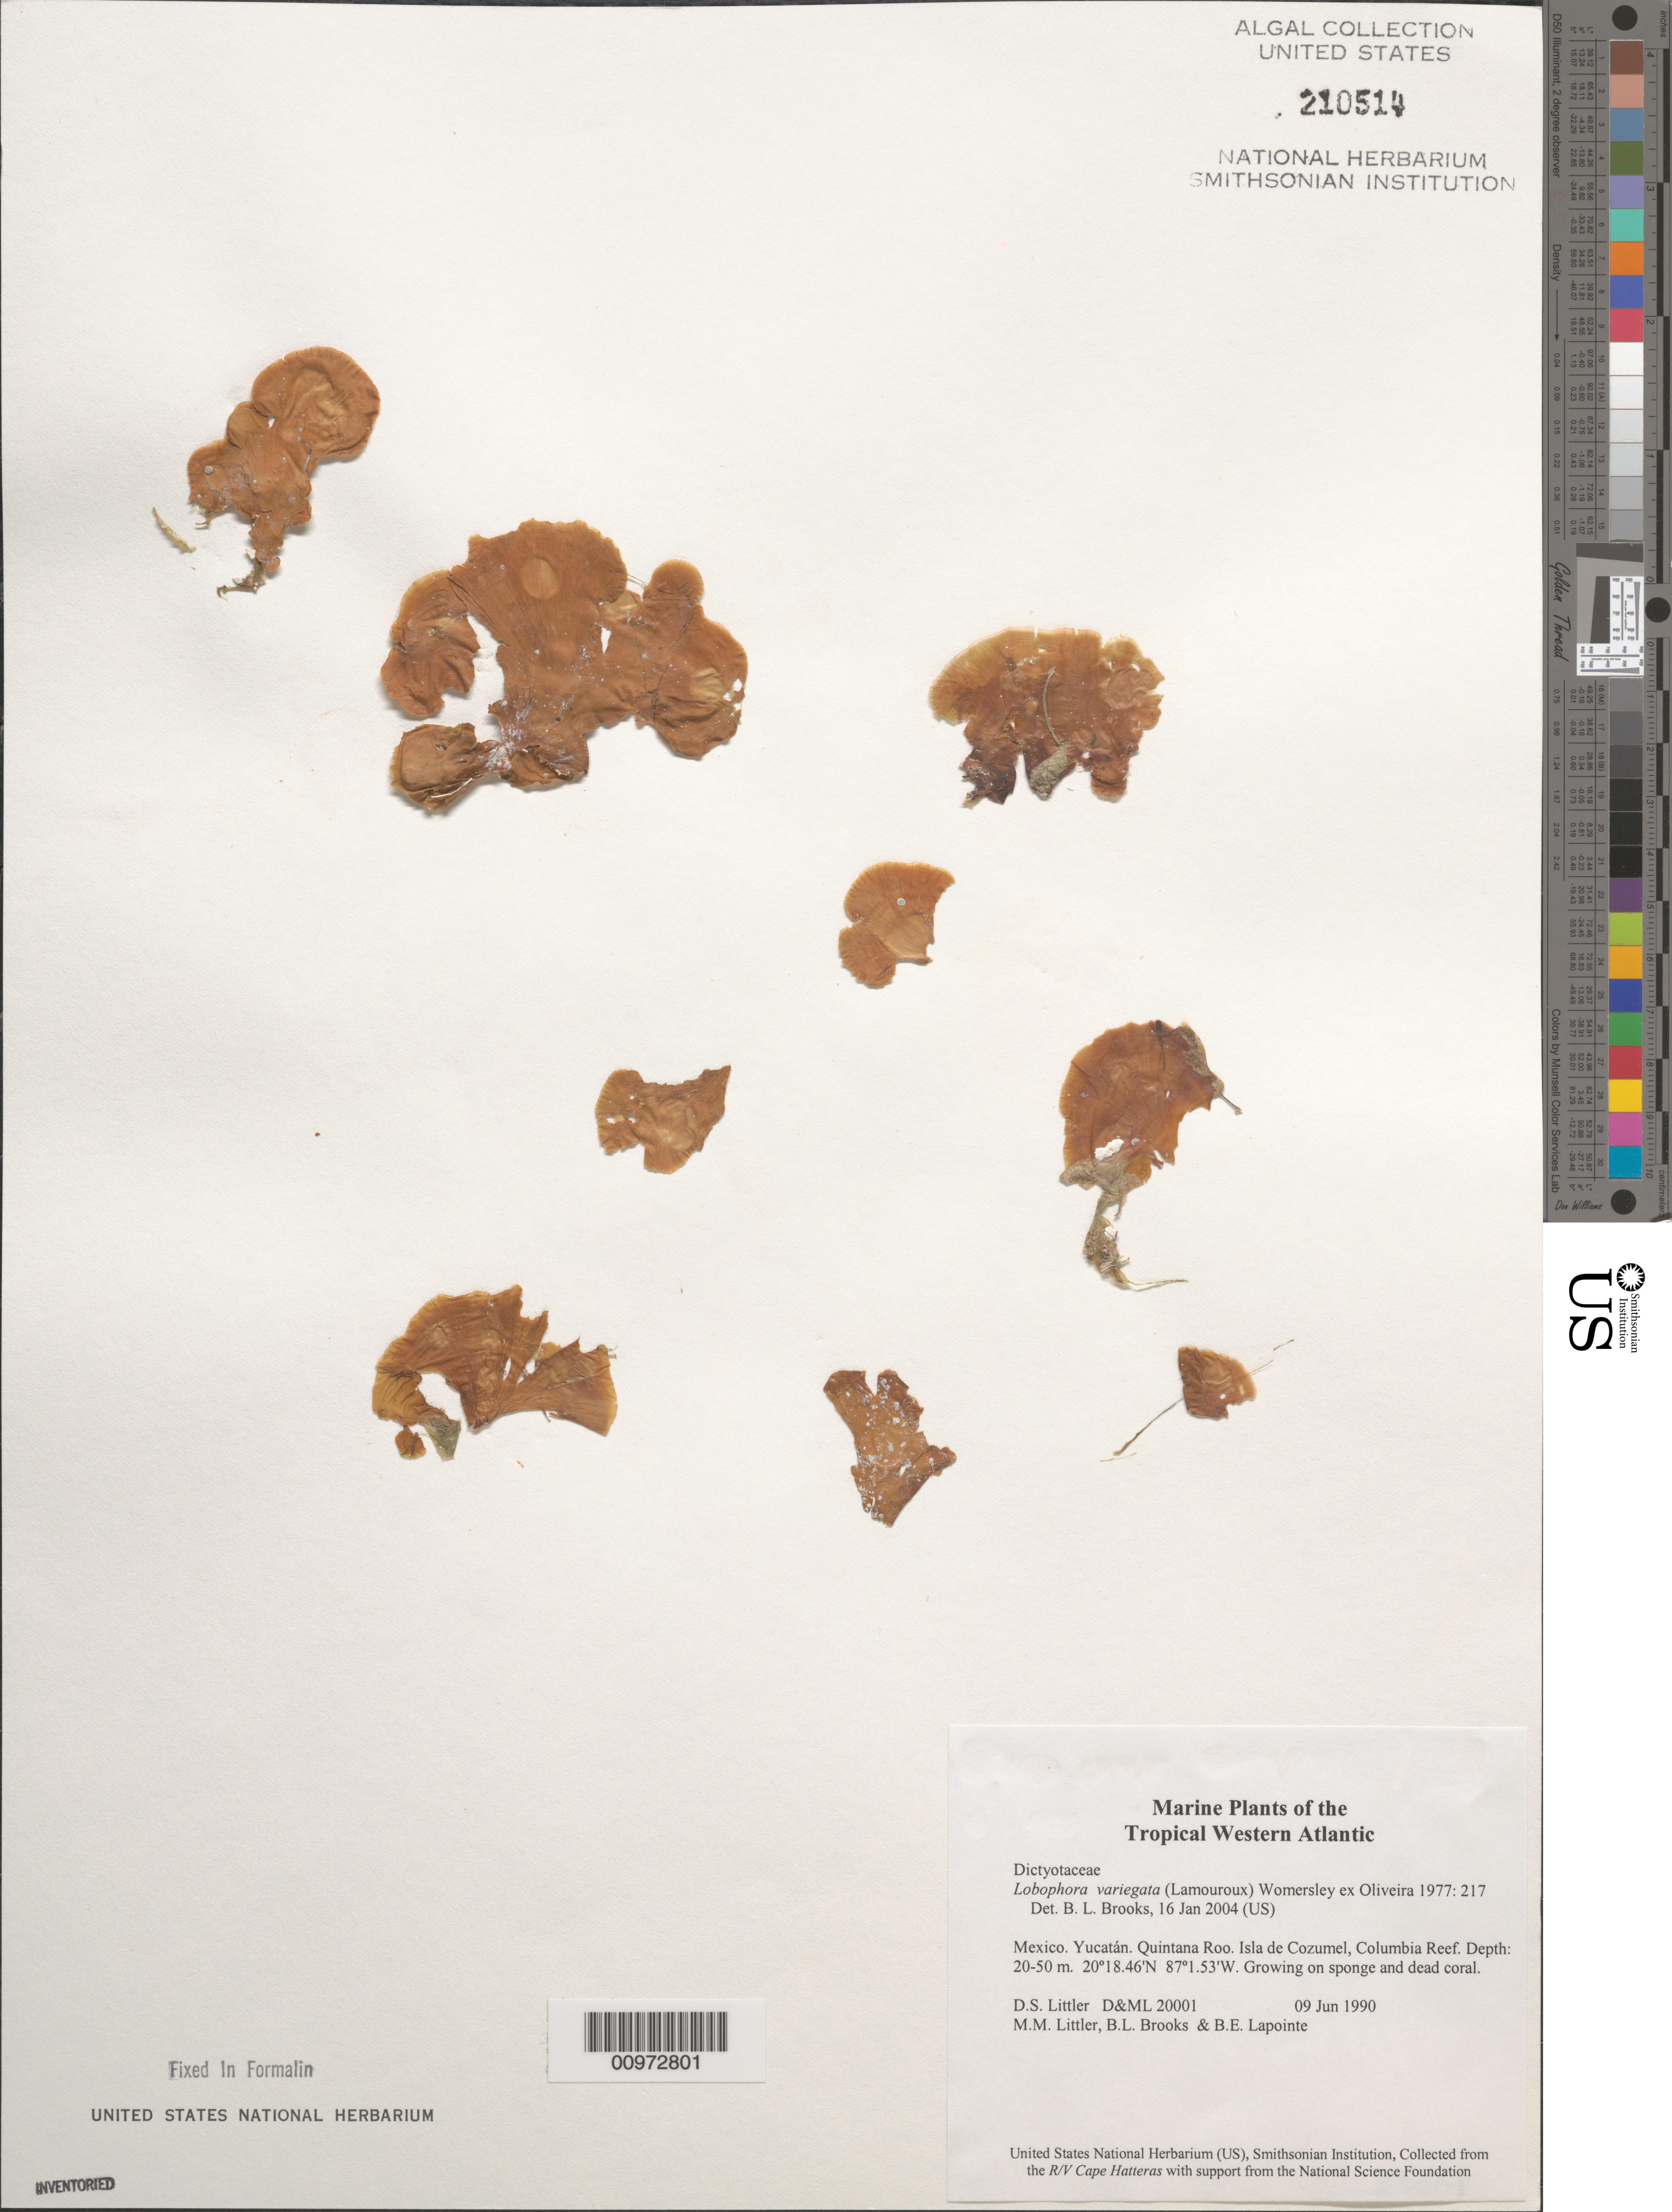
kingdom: Chromista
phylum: Ochrophyta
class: Phaeophyceae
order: Dictyotales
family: Dictyotaceae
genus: Lobophora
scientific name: Lobophora variegata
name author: (J.V.Lamouroux) Womersley & E.C. Oliveira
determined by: Brooks, B. L., (BOT), Smithsonian Institution - National Museum of Natural History (UNITED STATES)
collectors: D. S. Littler, M. M. Littler, B. Brooks & B. Lapointe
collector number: D&ML 20001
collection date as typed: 09 Jun 1990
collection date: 1990-06-09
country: Mexico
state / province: Quintana Roo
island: Isla Cozumel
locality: Columbia Reef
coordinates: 20 18.46'N, 87 1.53'W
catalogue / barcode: US 210514